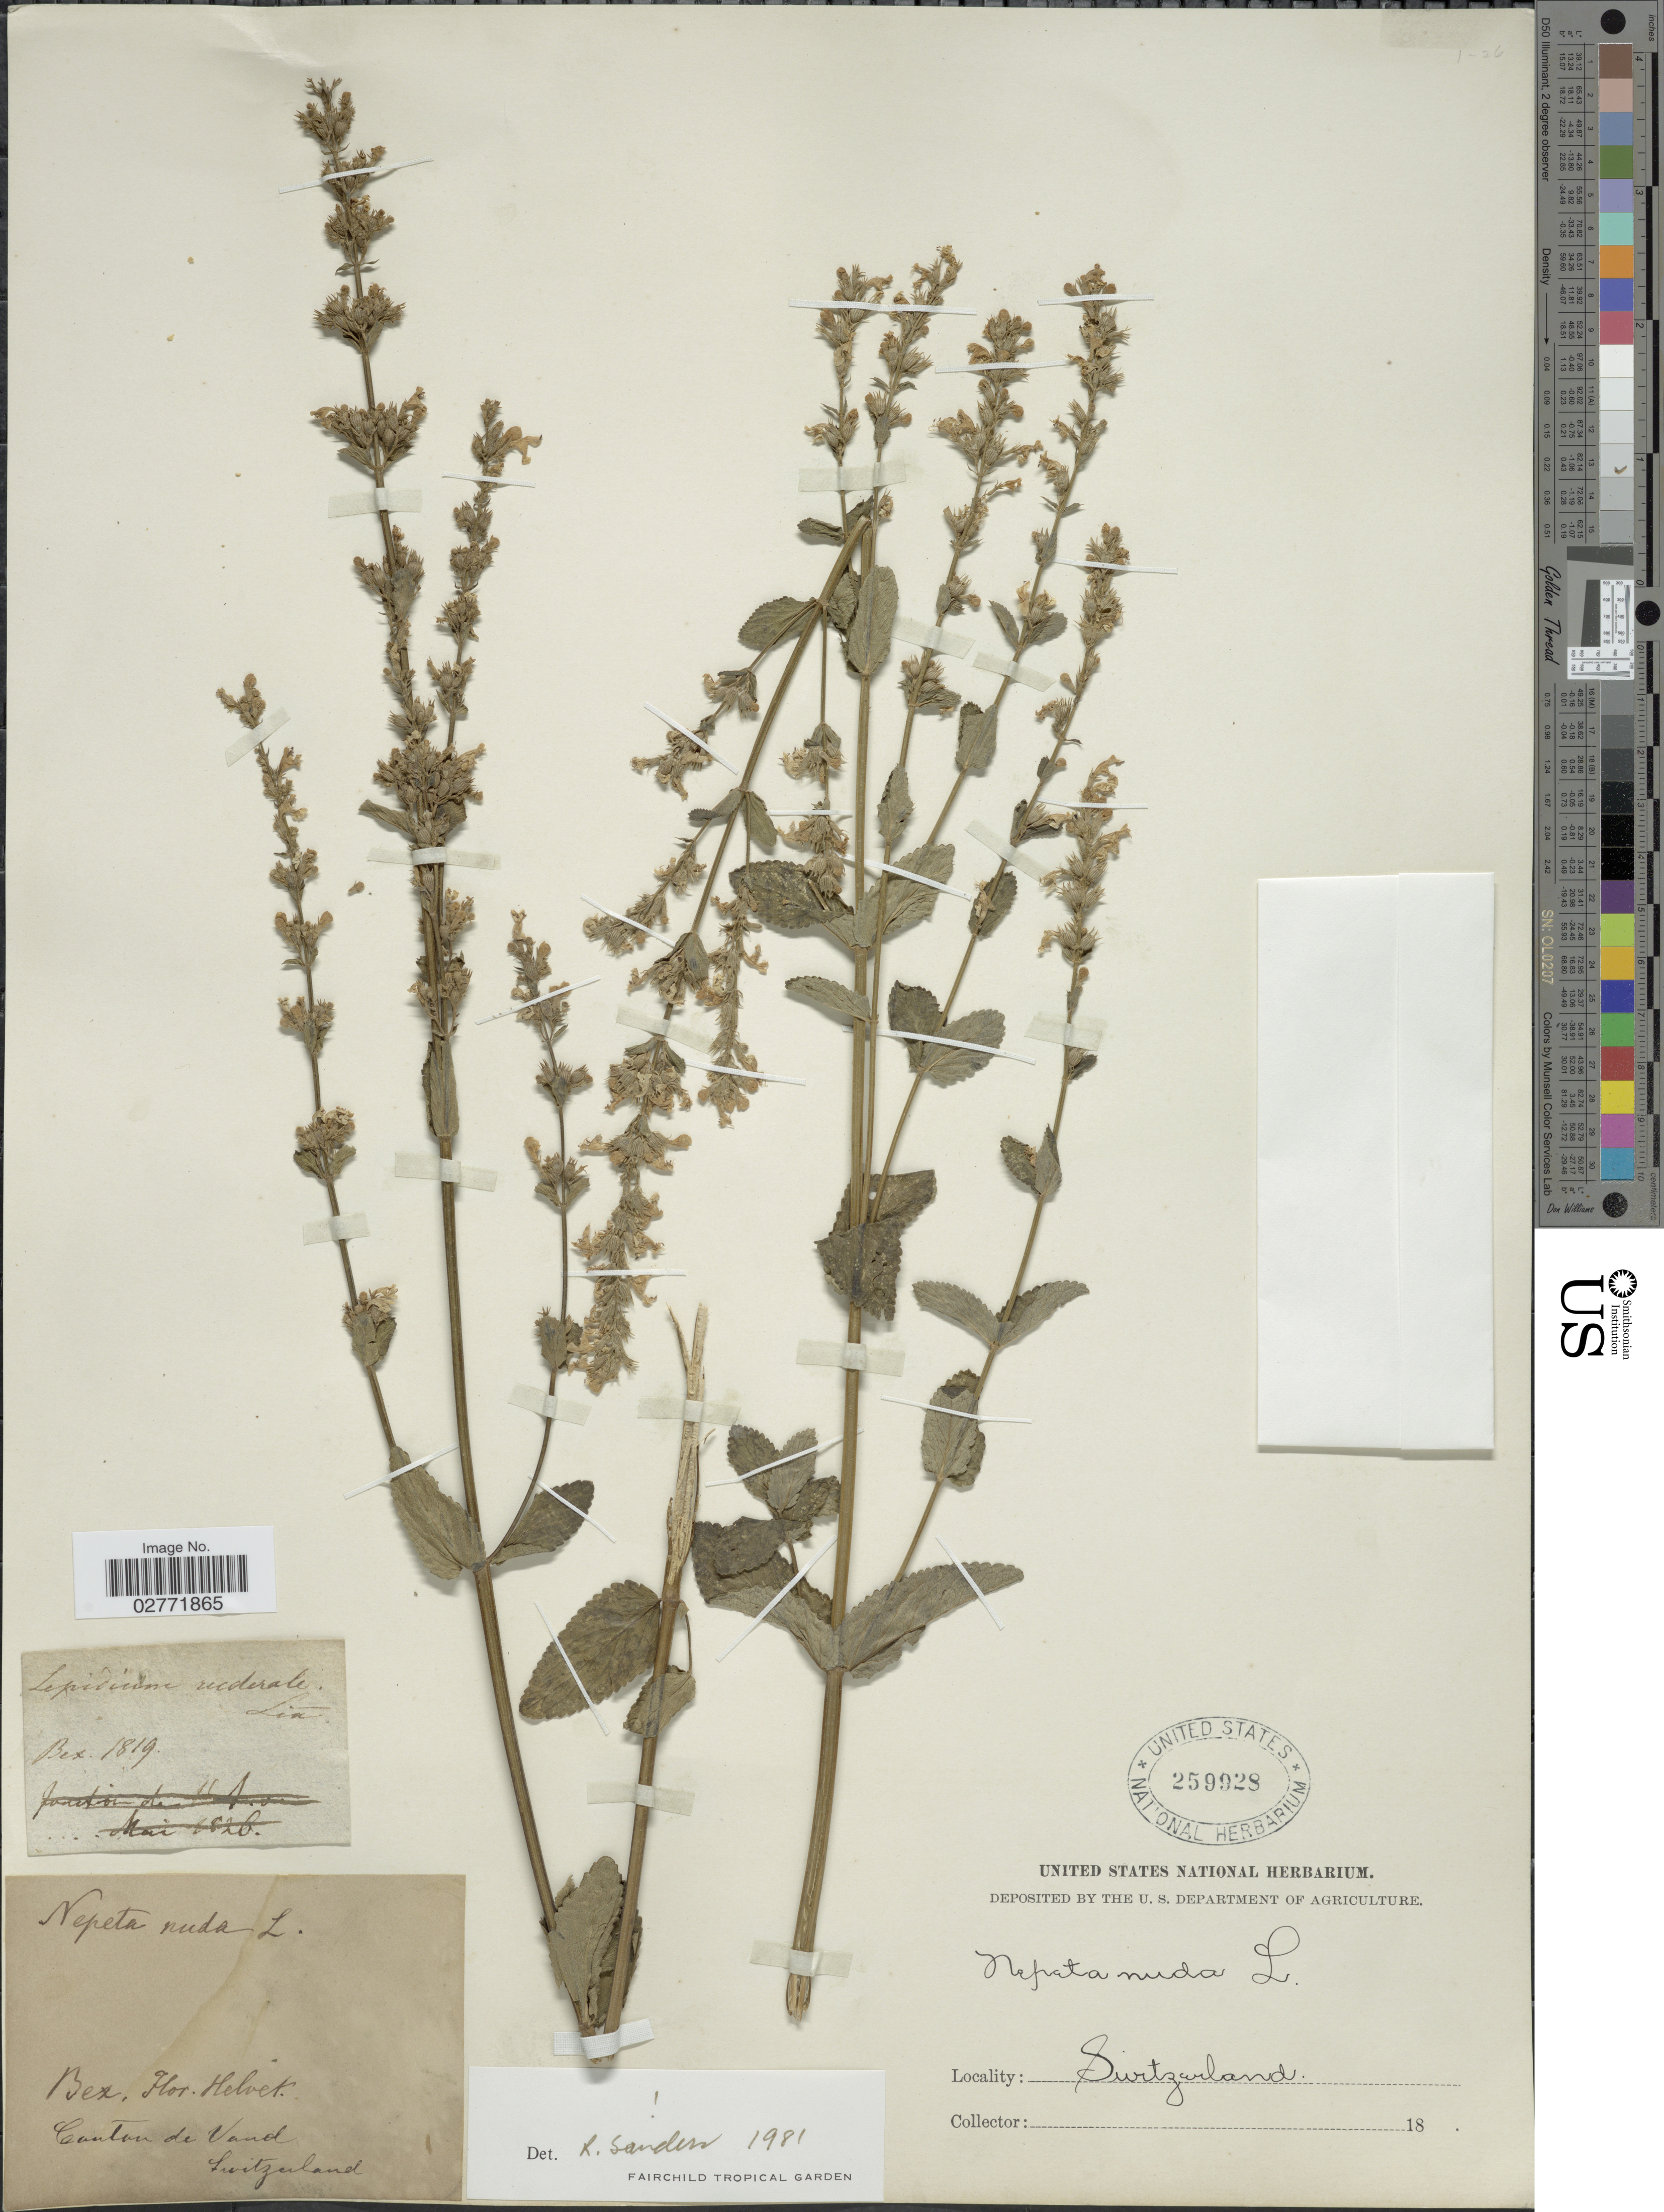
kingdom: Plantae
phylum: Tracheophyta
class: Magnoliopsida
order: Lamiales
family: Lamiaceae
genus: Nepeta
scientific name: Nepeta nuda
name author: L.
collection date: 1819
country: Switzerland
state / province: Vaud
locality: Bex. Canton de Vaud.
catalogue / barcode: US 259928